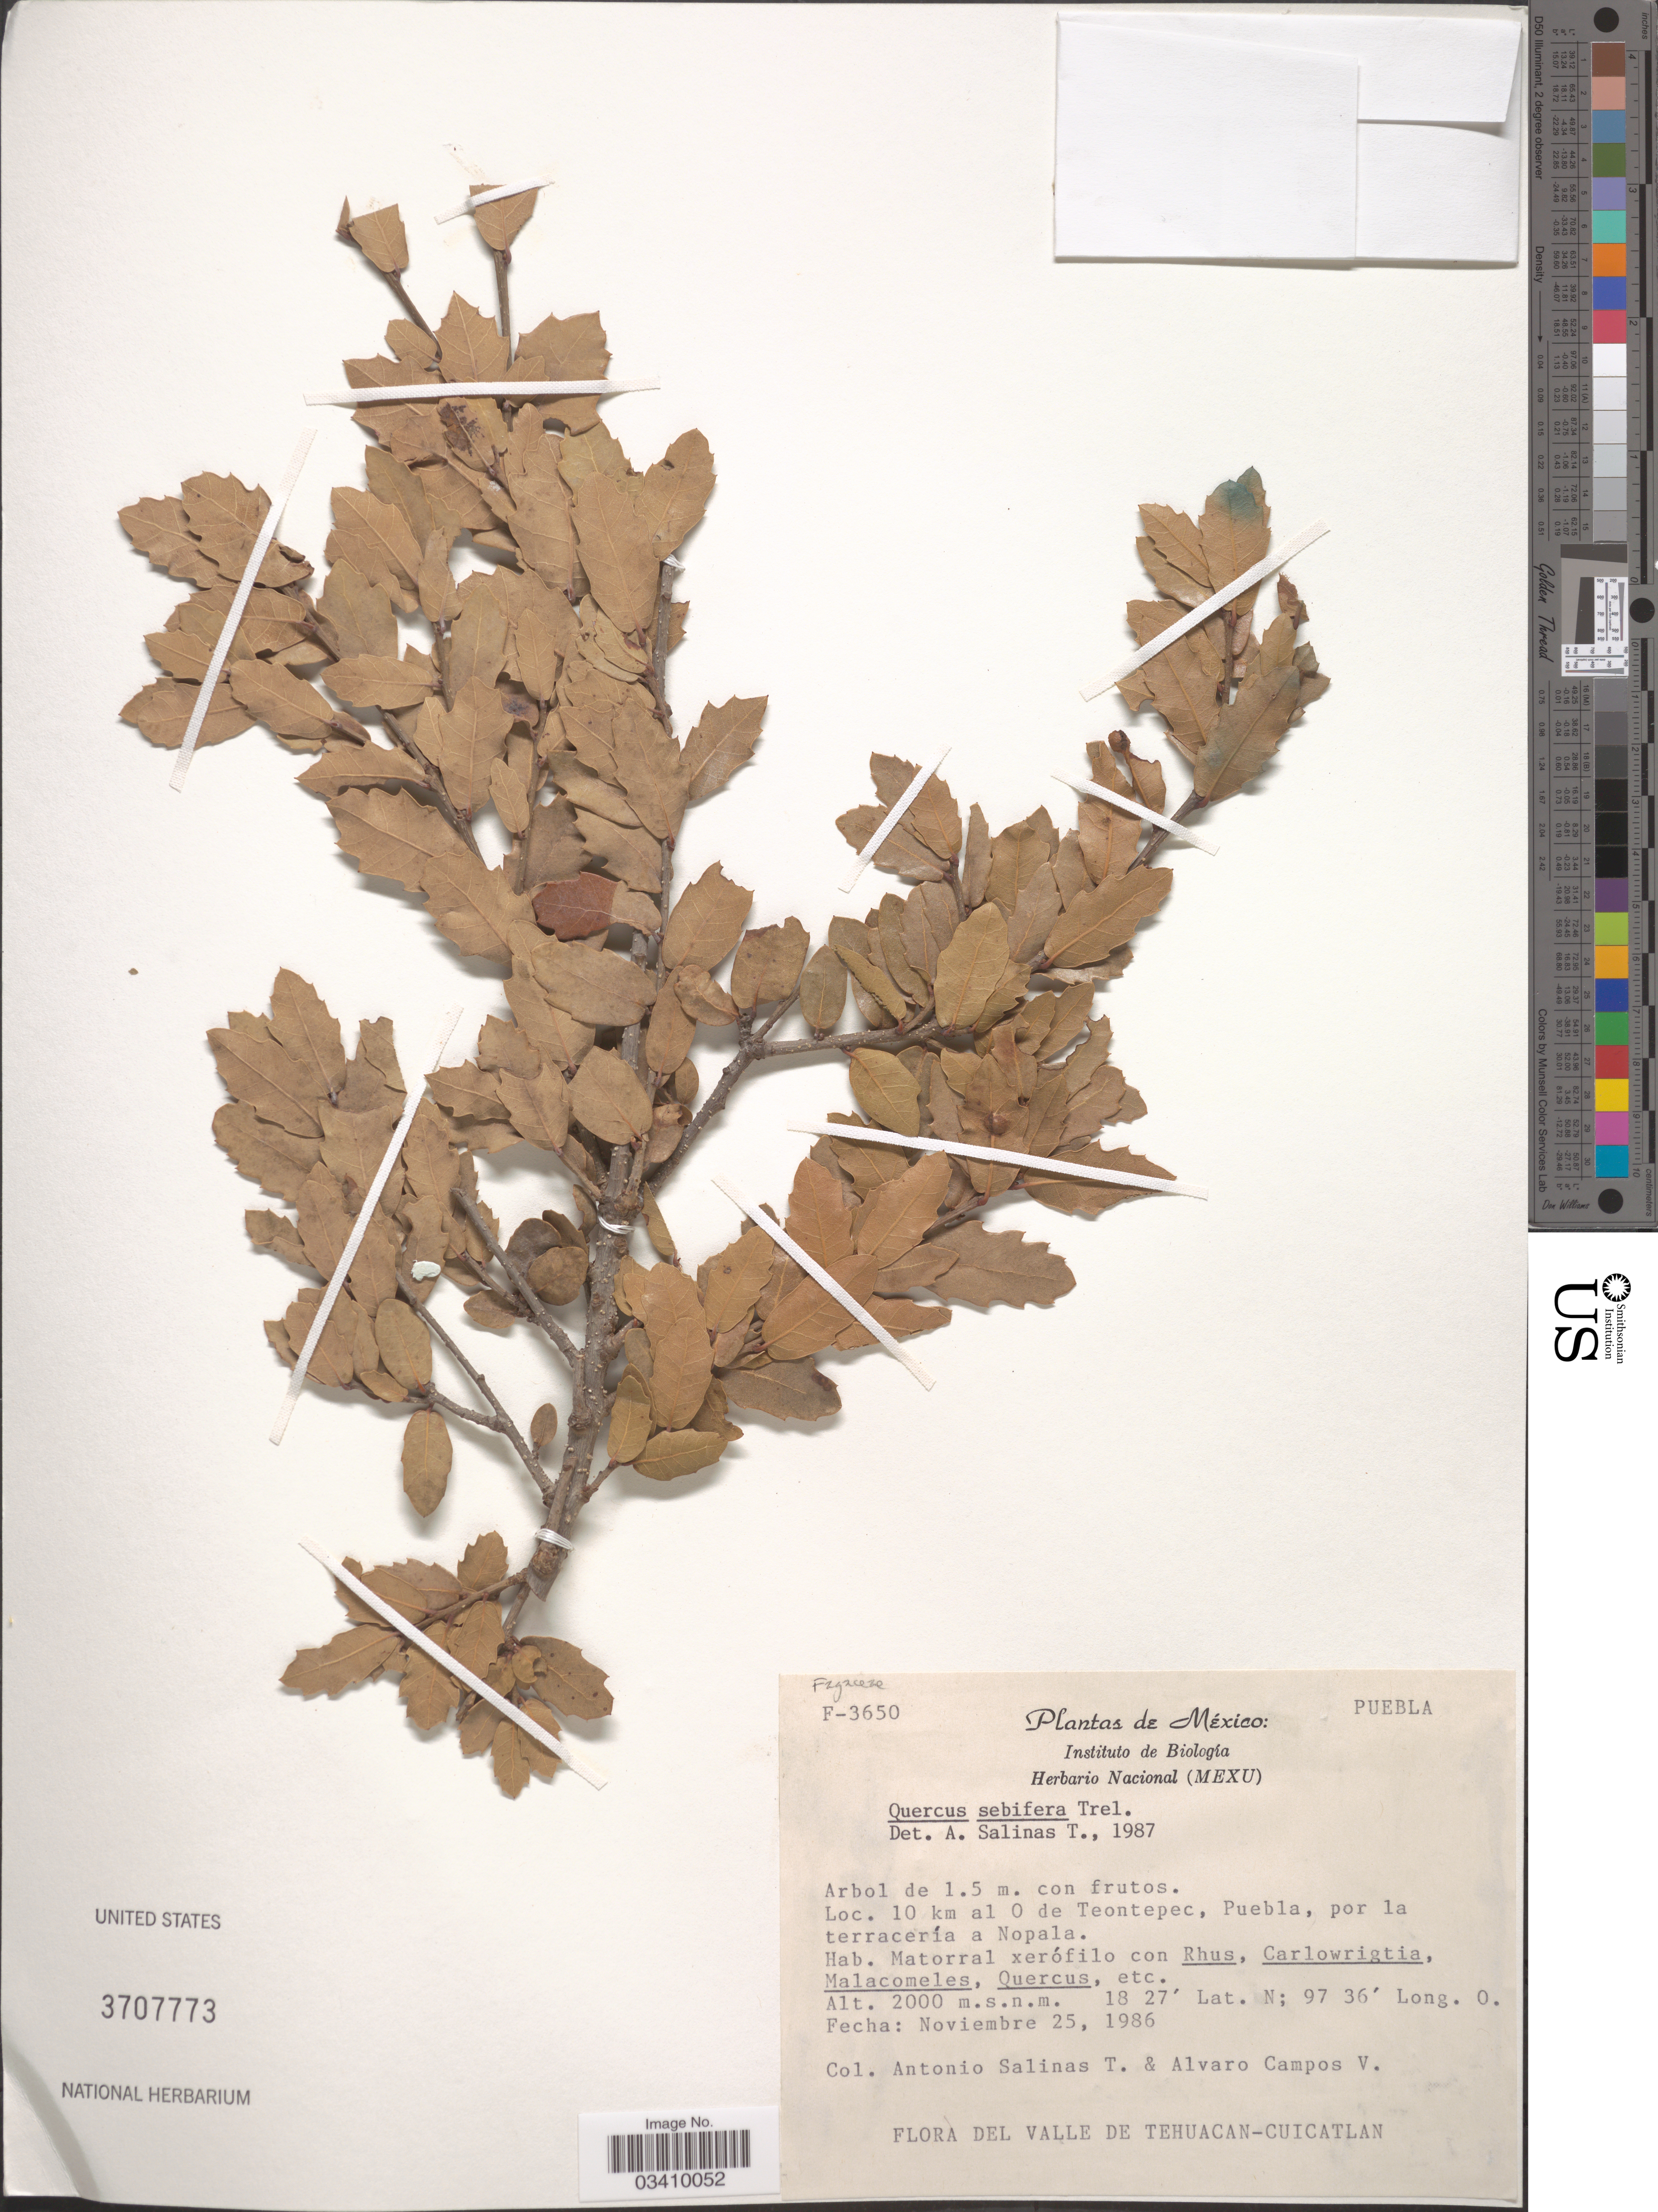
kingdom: Plantae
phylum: Tracheophyta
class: Magnoliopsida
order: Fagales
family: Fagaceae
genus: Quercus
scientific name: Quercus sebifera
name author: Trel.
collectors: A. Salinas T. & A. Campos V.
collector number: F-3650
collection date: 1986-11-25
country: Mexico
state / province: Puebla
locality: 10 km al O de Teontepec, Puebla, por la terracería a Nopala.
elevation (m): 2000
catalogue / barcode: US 3707773